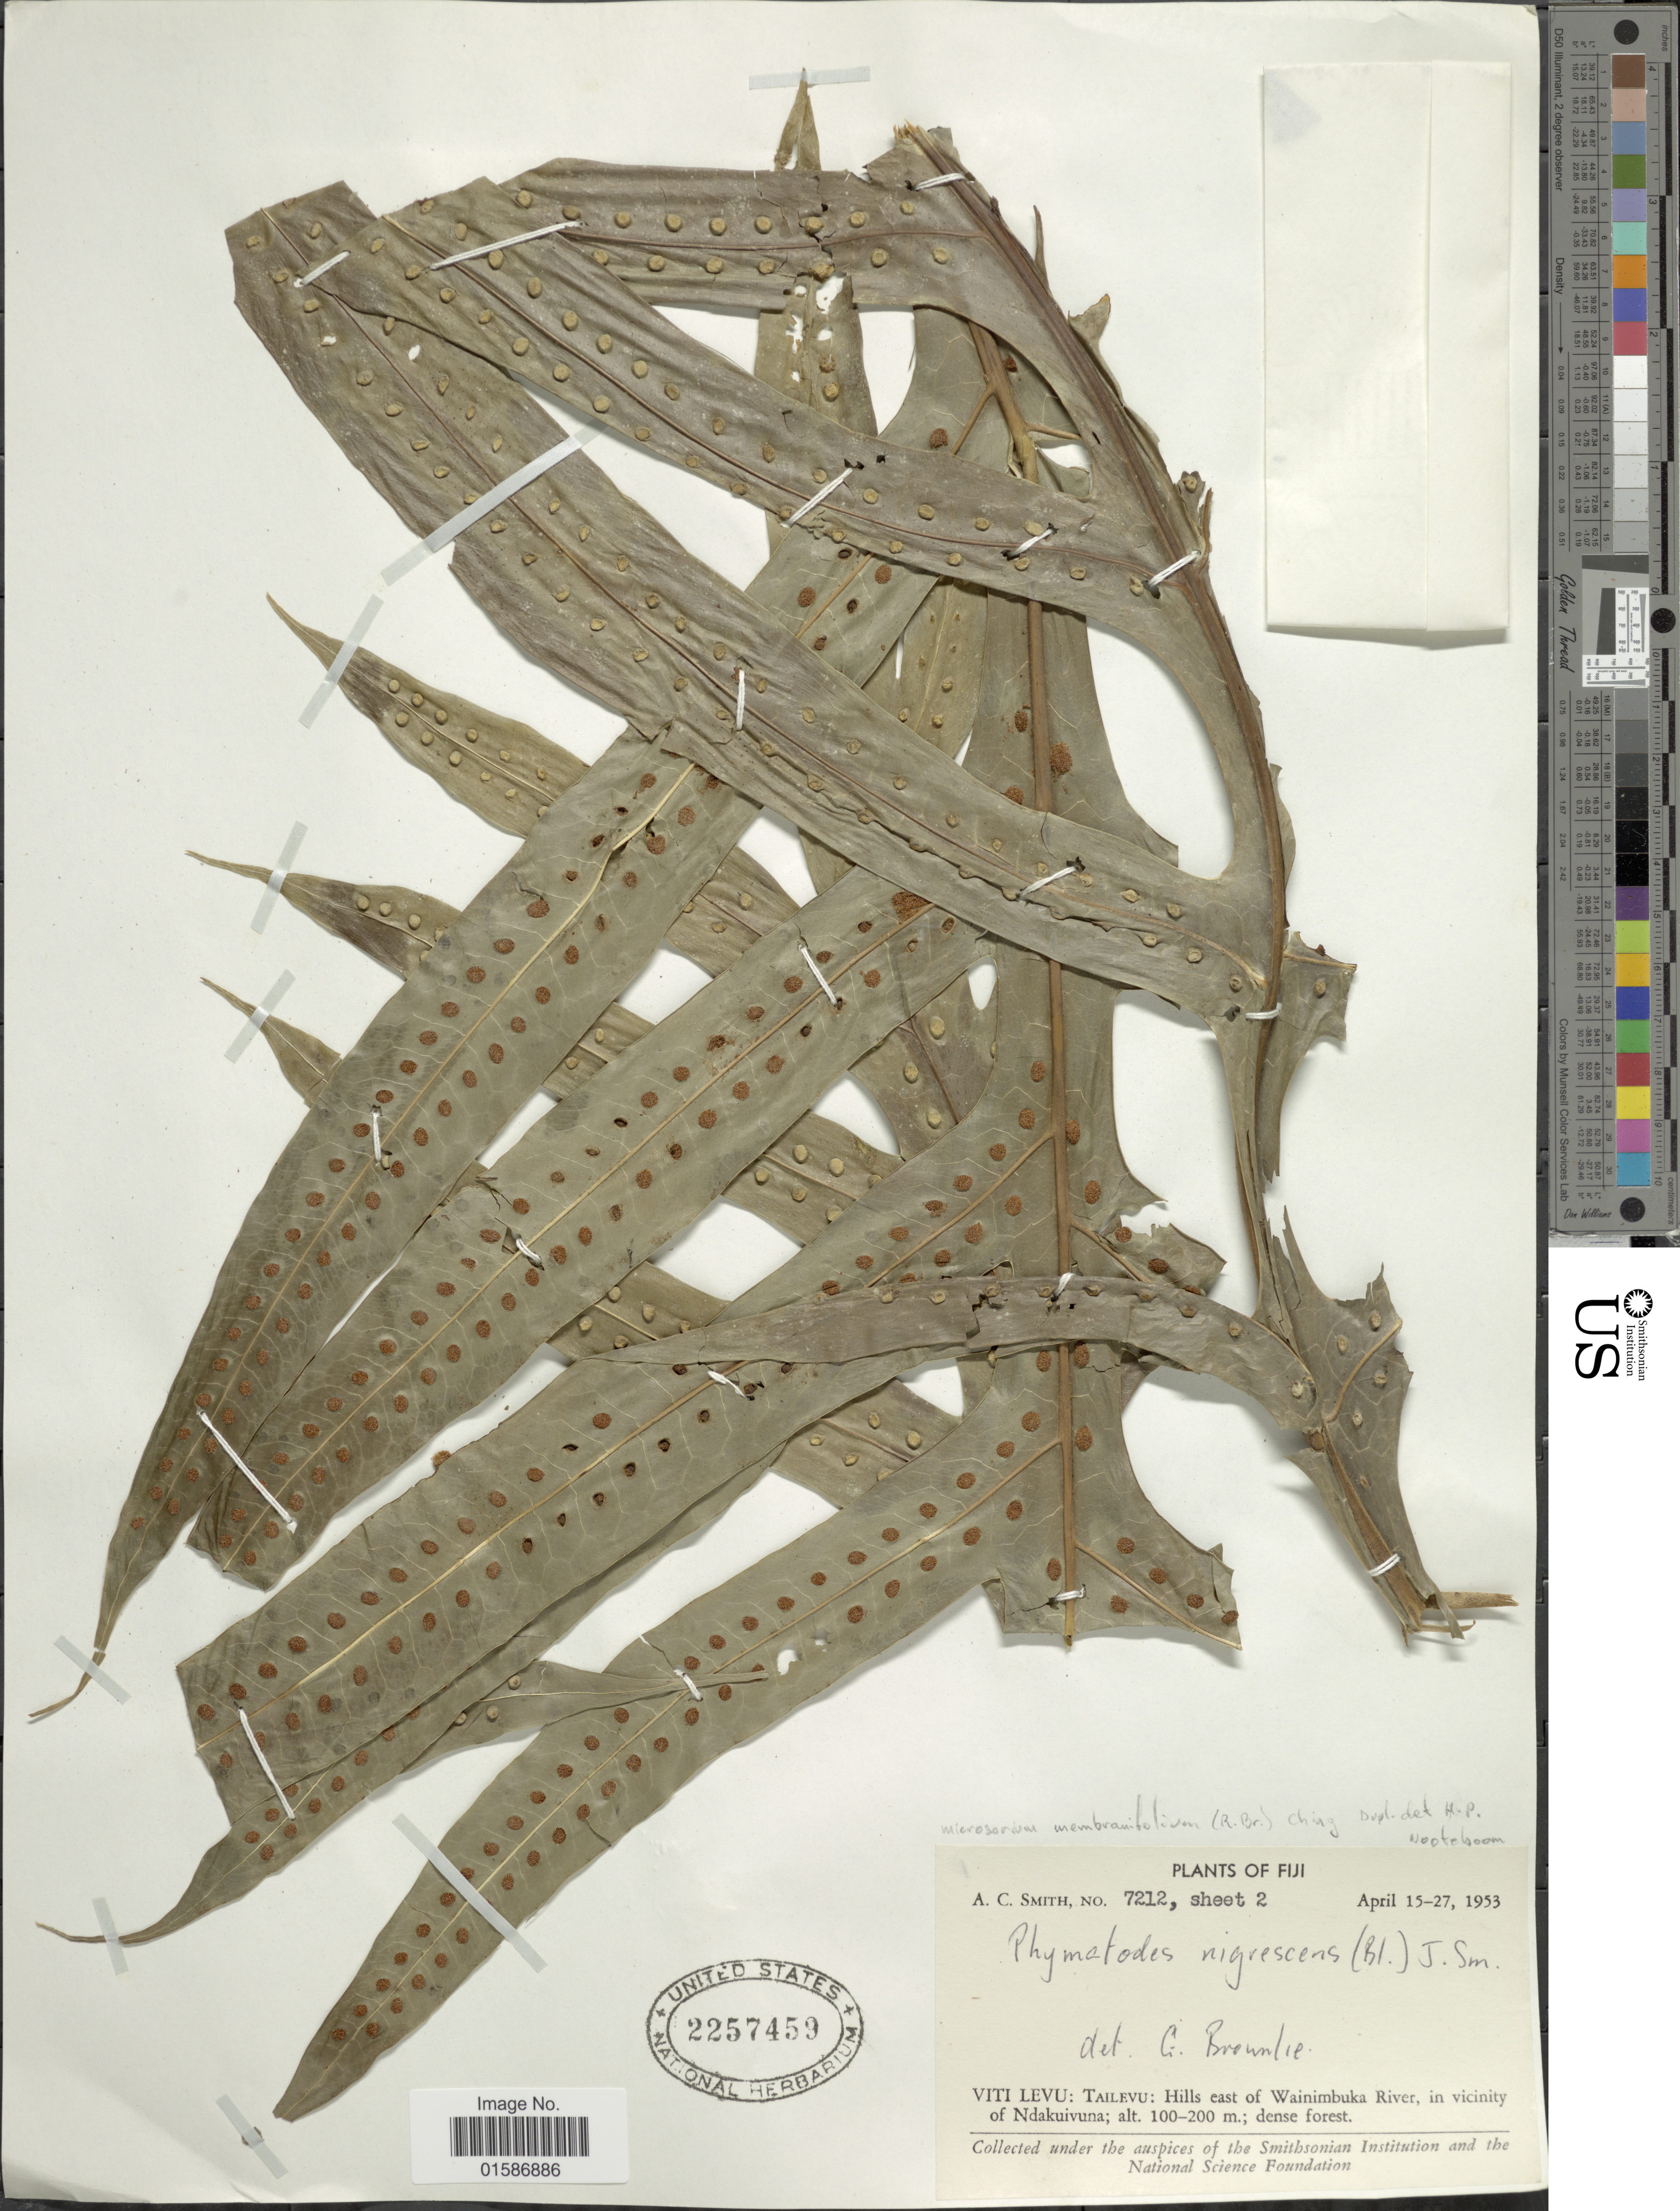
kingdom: Plantae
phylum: Tracheophyta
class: Polypodiopsida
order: Polypodiales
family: Polypodiaceae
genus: Microsorum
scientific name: Microsorum membranifolium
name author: (R. Br.) Ching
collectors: A. C. Smith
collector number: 7212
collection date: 1953-04-15/1953-04-27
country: Fiji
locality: Viti Levu: Tailevu: Hills east of Wainimbuka River, in vicinity of Ndakuivuna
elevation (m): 100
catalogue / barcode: US 2257459